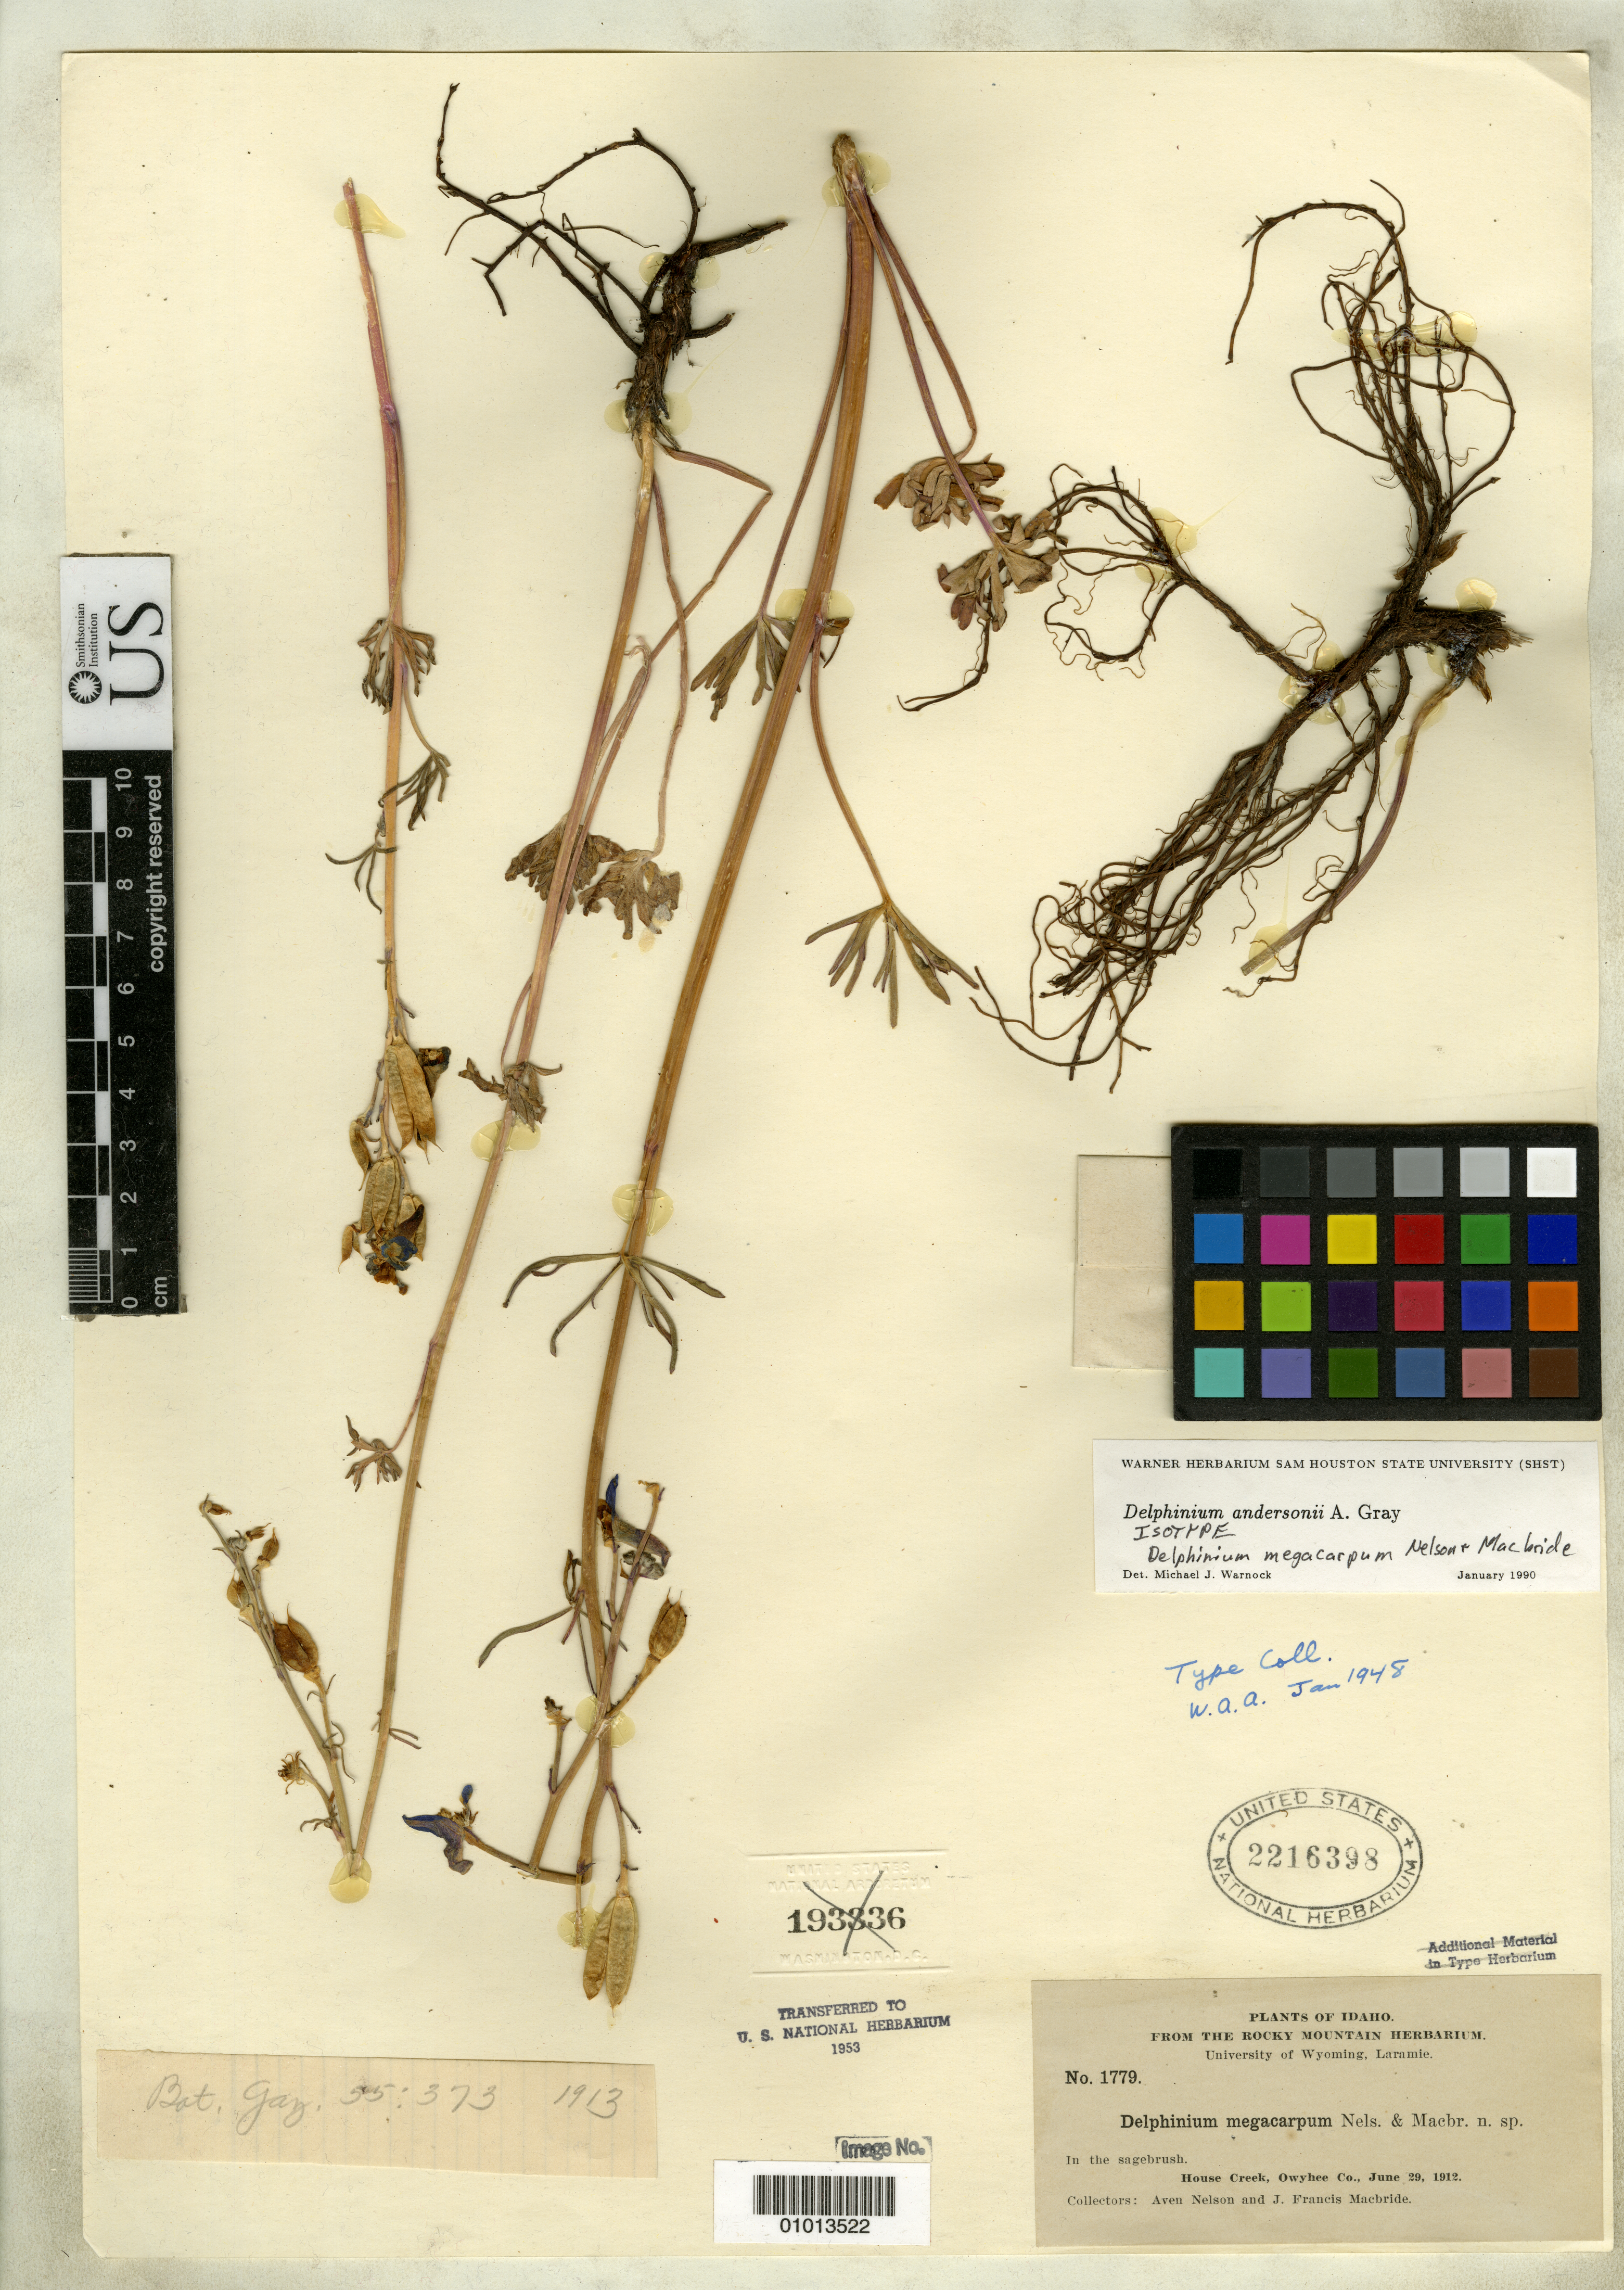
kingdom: Plantae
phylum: Tracheophyta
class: Magnoliopsida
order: Ranunculales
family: Ranunculaceae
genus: Delphinium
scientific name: Delphinium megacarpum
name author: A. Nelson & J.F. Macbr.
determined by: Warnock, M. J., (SHST), Sam Houston State University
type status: Isotype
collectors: A. Nelson & J. F. Macbride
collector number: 1779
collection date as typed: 29 Jun 1912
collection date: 1912-06-29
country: United States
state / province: Idaho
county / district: Owyhee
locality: House Creek, Owyhee Co.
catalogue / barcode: US 2216398